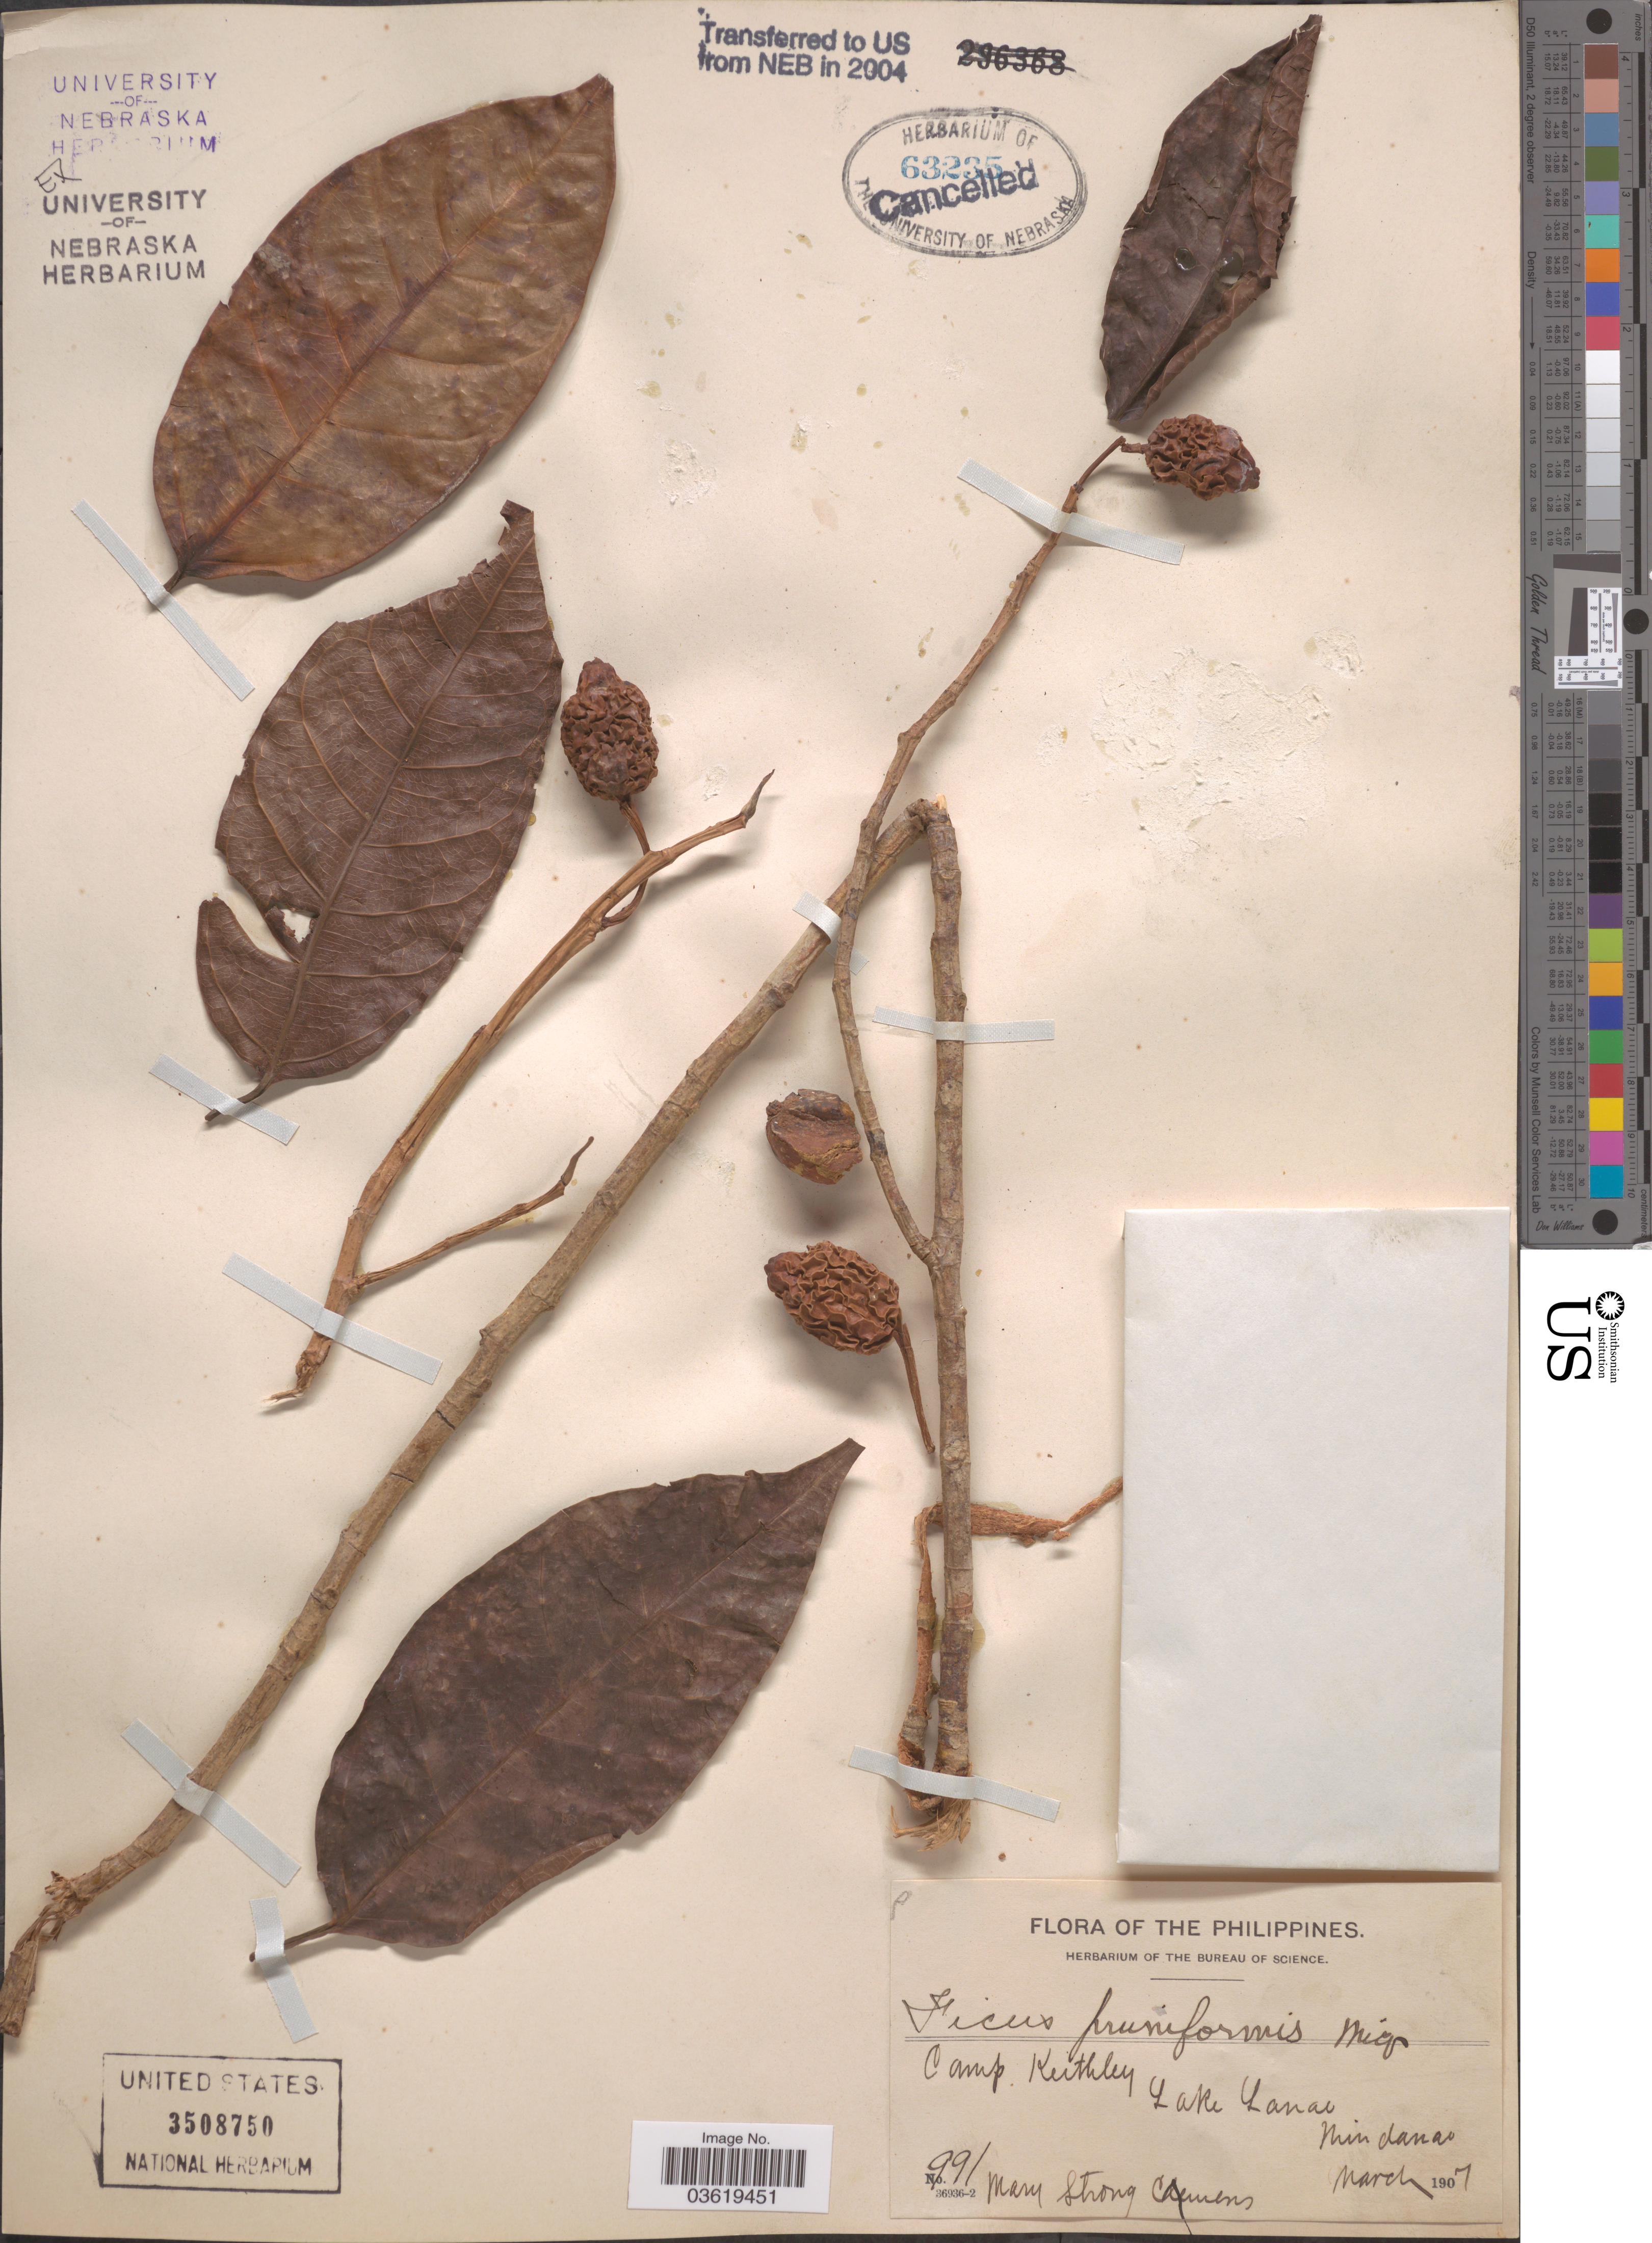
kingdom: Plantae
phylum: Tracheophyta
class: Magnoliopsida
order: Rosales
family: Moraceae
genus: Ficus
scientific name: Ficus pruniformis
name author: Blume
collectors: M. S. Clemens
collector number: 991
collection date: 1907-03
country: Philippines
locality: Camp Keithley. Lake Lanao. Mindanao.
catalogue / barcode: US 3508750